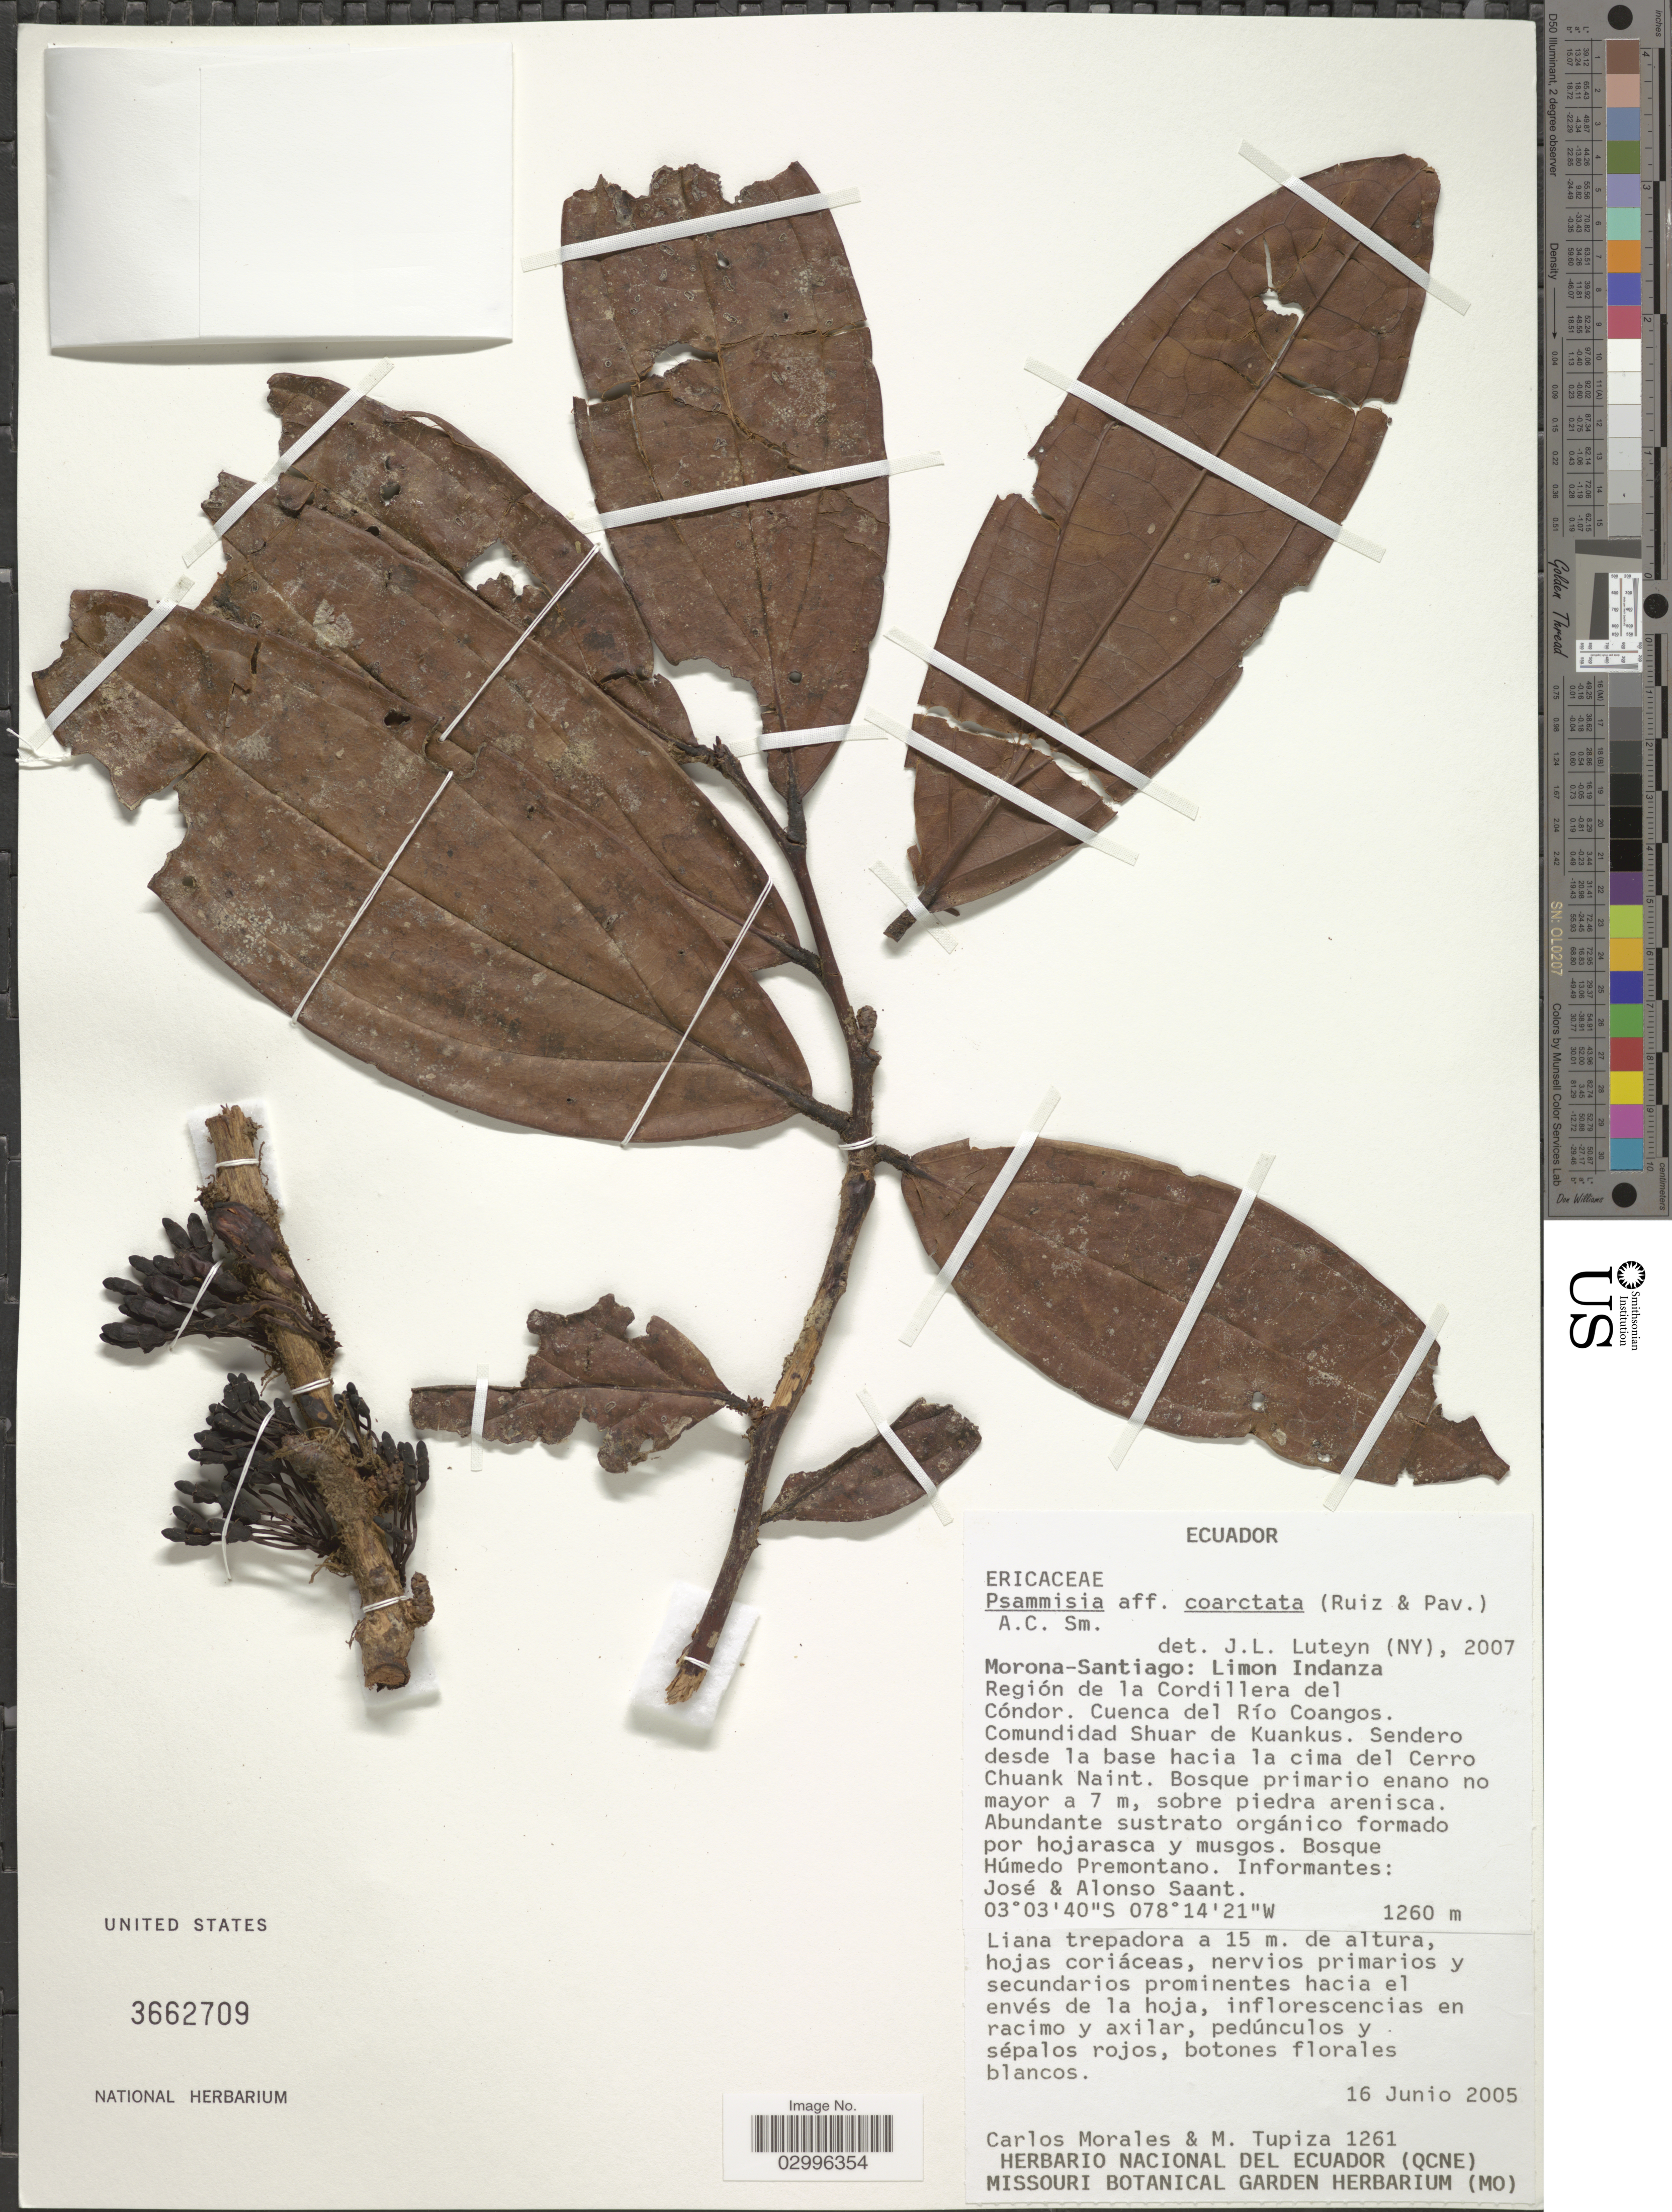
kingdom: Plantae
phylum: Tracheophyta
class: Magnoliopsida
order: Ericales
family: Ericaceae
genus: Psammisia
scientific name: Psammisia coarctata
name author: (Ruiz & Pav.) A.C. Sm.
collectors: C. Morales & M. Tupiza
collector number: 1261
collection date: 2005-06-16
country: Ecuador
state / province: Morona-Santiago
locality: Limon Indanza. Región de la Cordillera del Cóndor. Cuenca del Río Coangos. Comunidad Shuar de Kuankus. Sendero desde la base hacia la cima del Cerro Chuank Naint.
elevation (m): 1260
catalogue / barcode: US 3662709